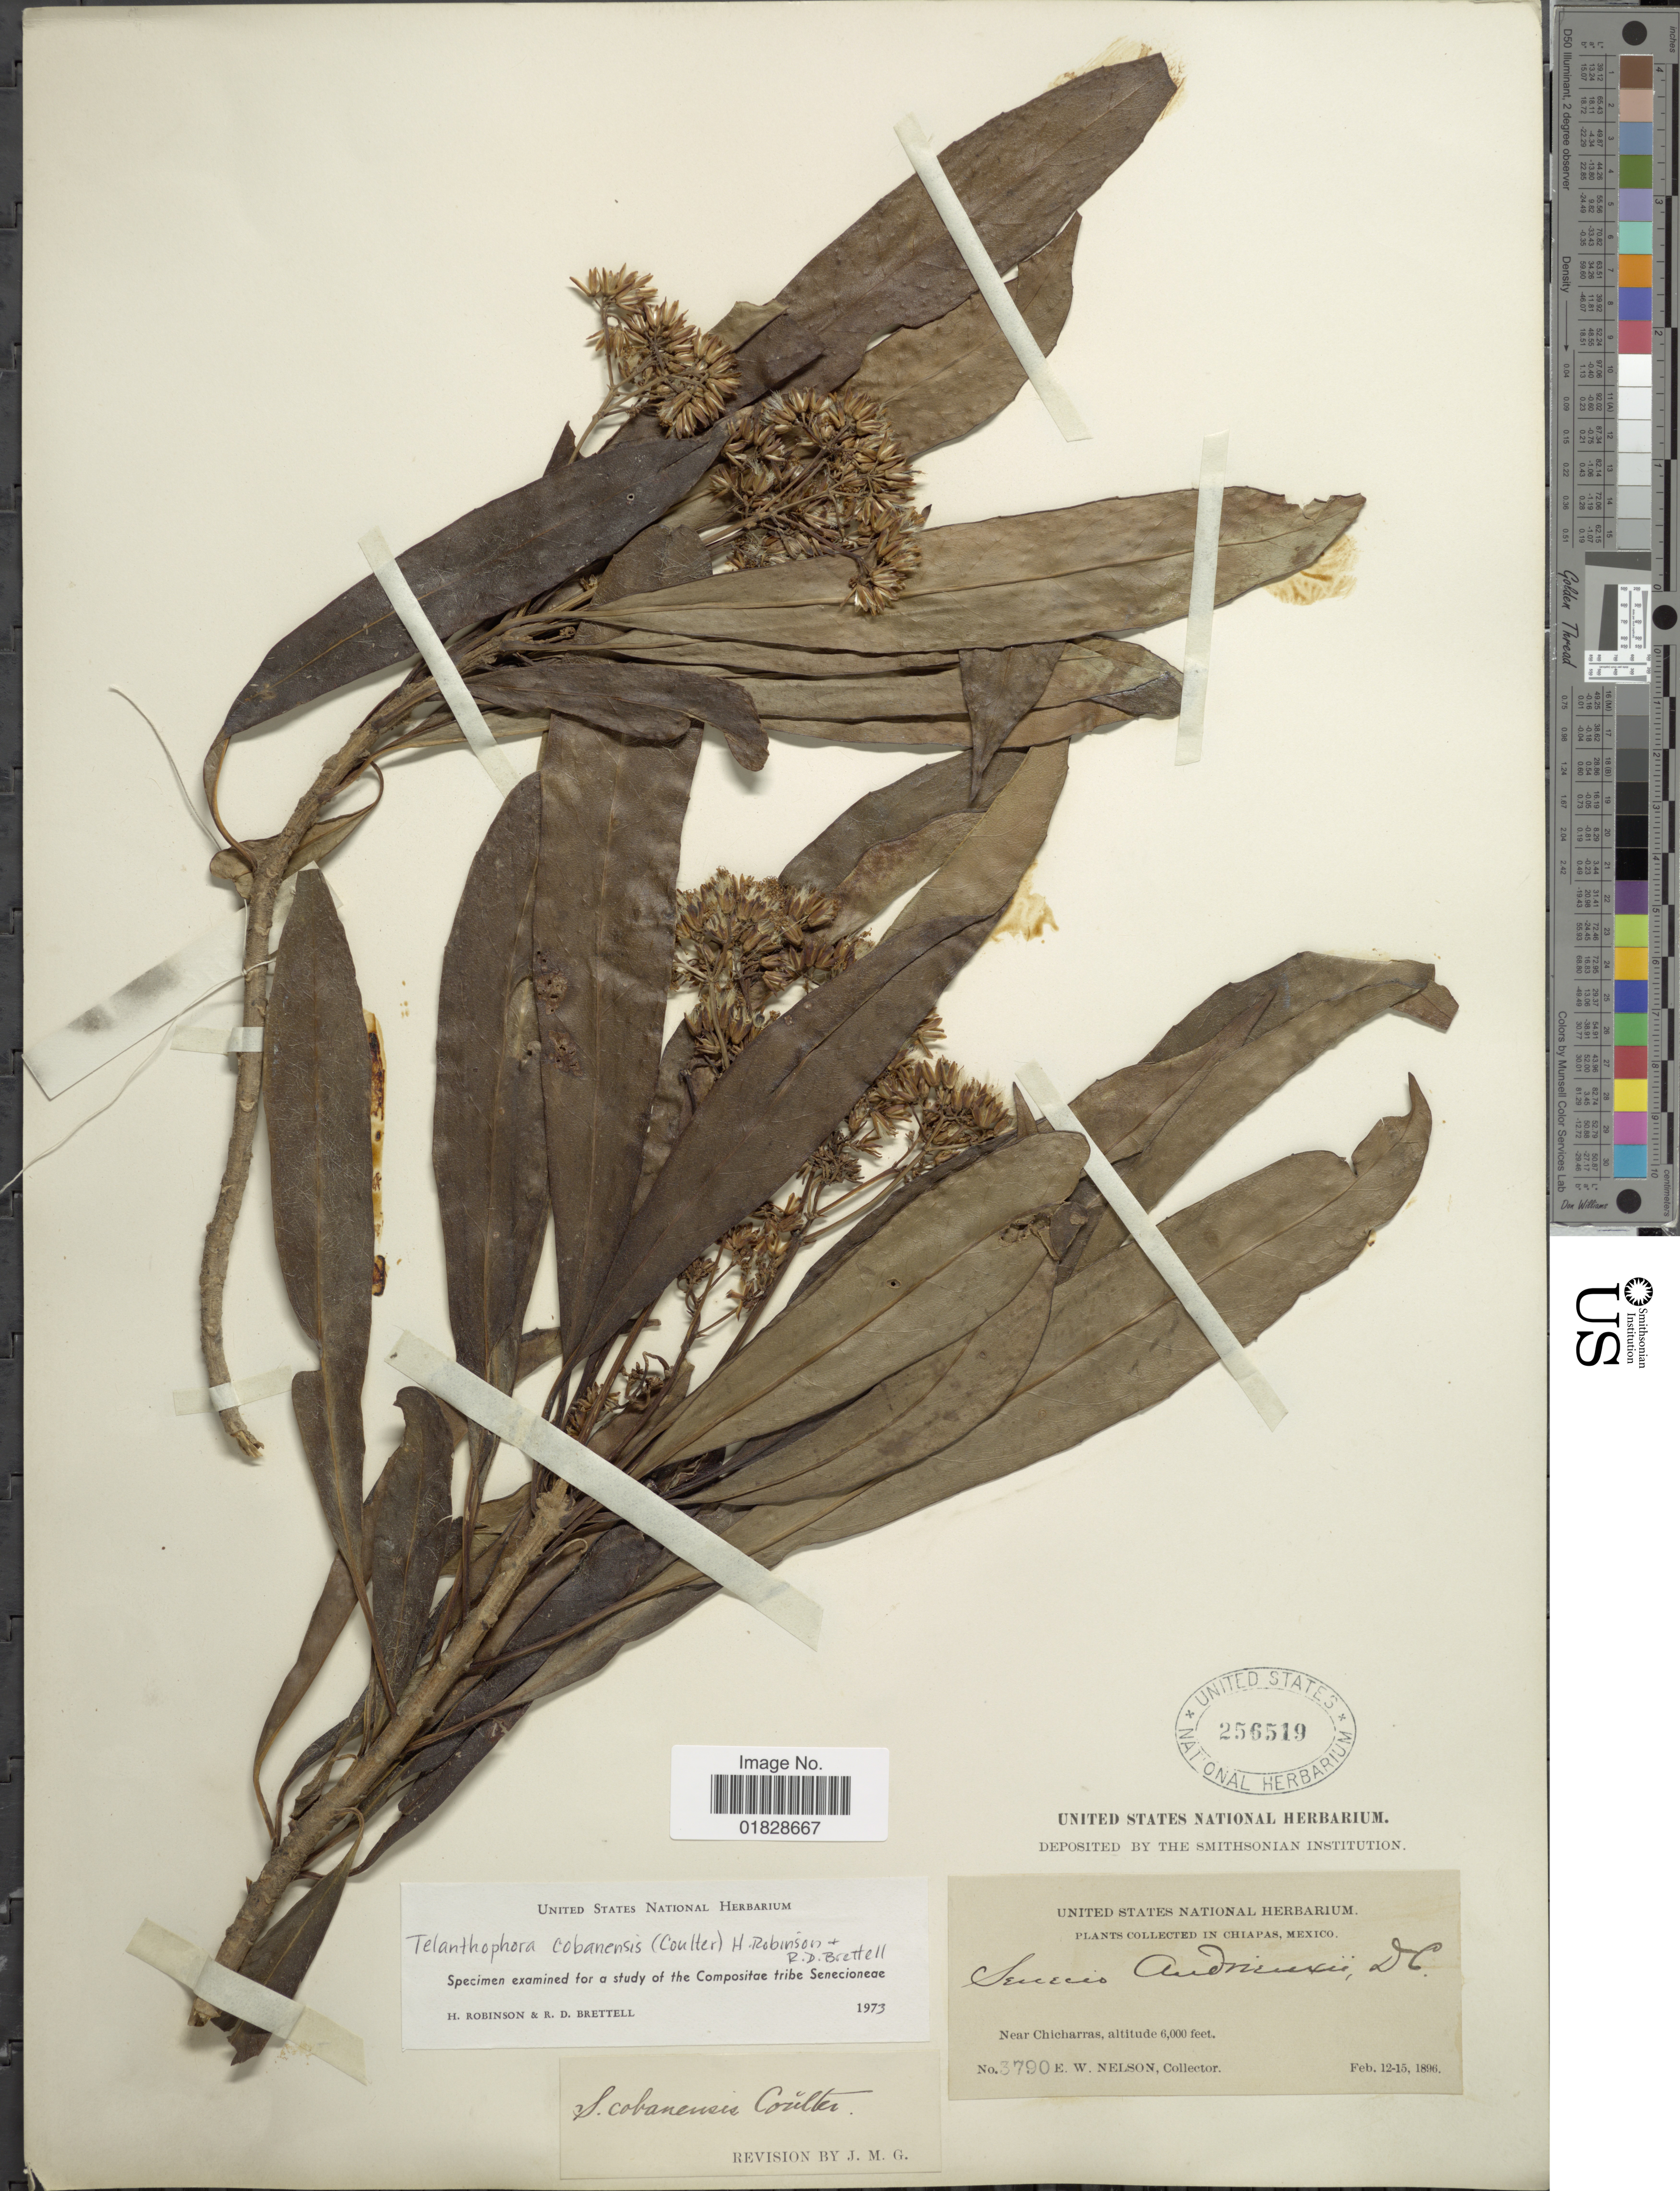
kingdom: Plantae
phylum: Tracheophyta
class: Magnoliopsida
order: Asterales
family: Asteraceae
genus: Telanthophora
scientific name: Telanthophora cobanensis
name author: (J.M. Coult.) H. Rob. & Brettell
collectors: E. W. Nelson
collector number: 3790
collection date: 1896-02-12/1896-02-15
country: Mexico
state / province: Chiapas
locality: Near Chicharras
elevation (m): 1829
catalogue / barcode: US 256519